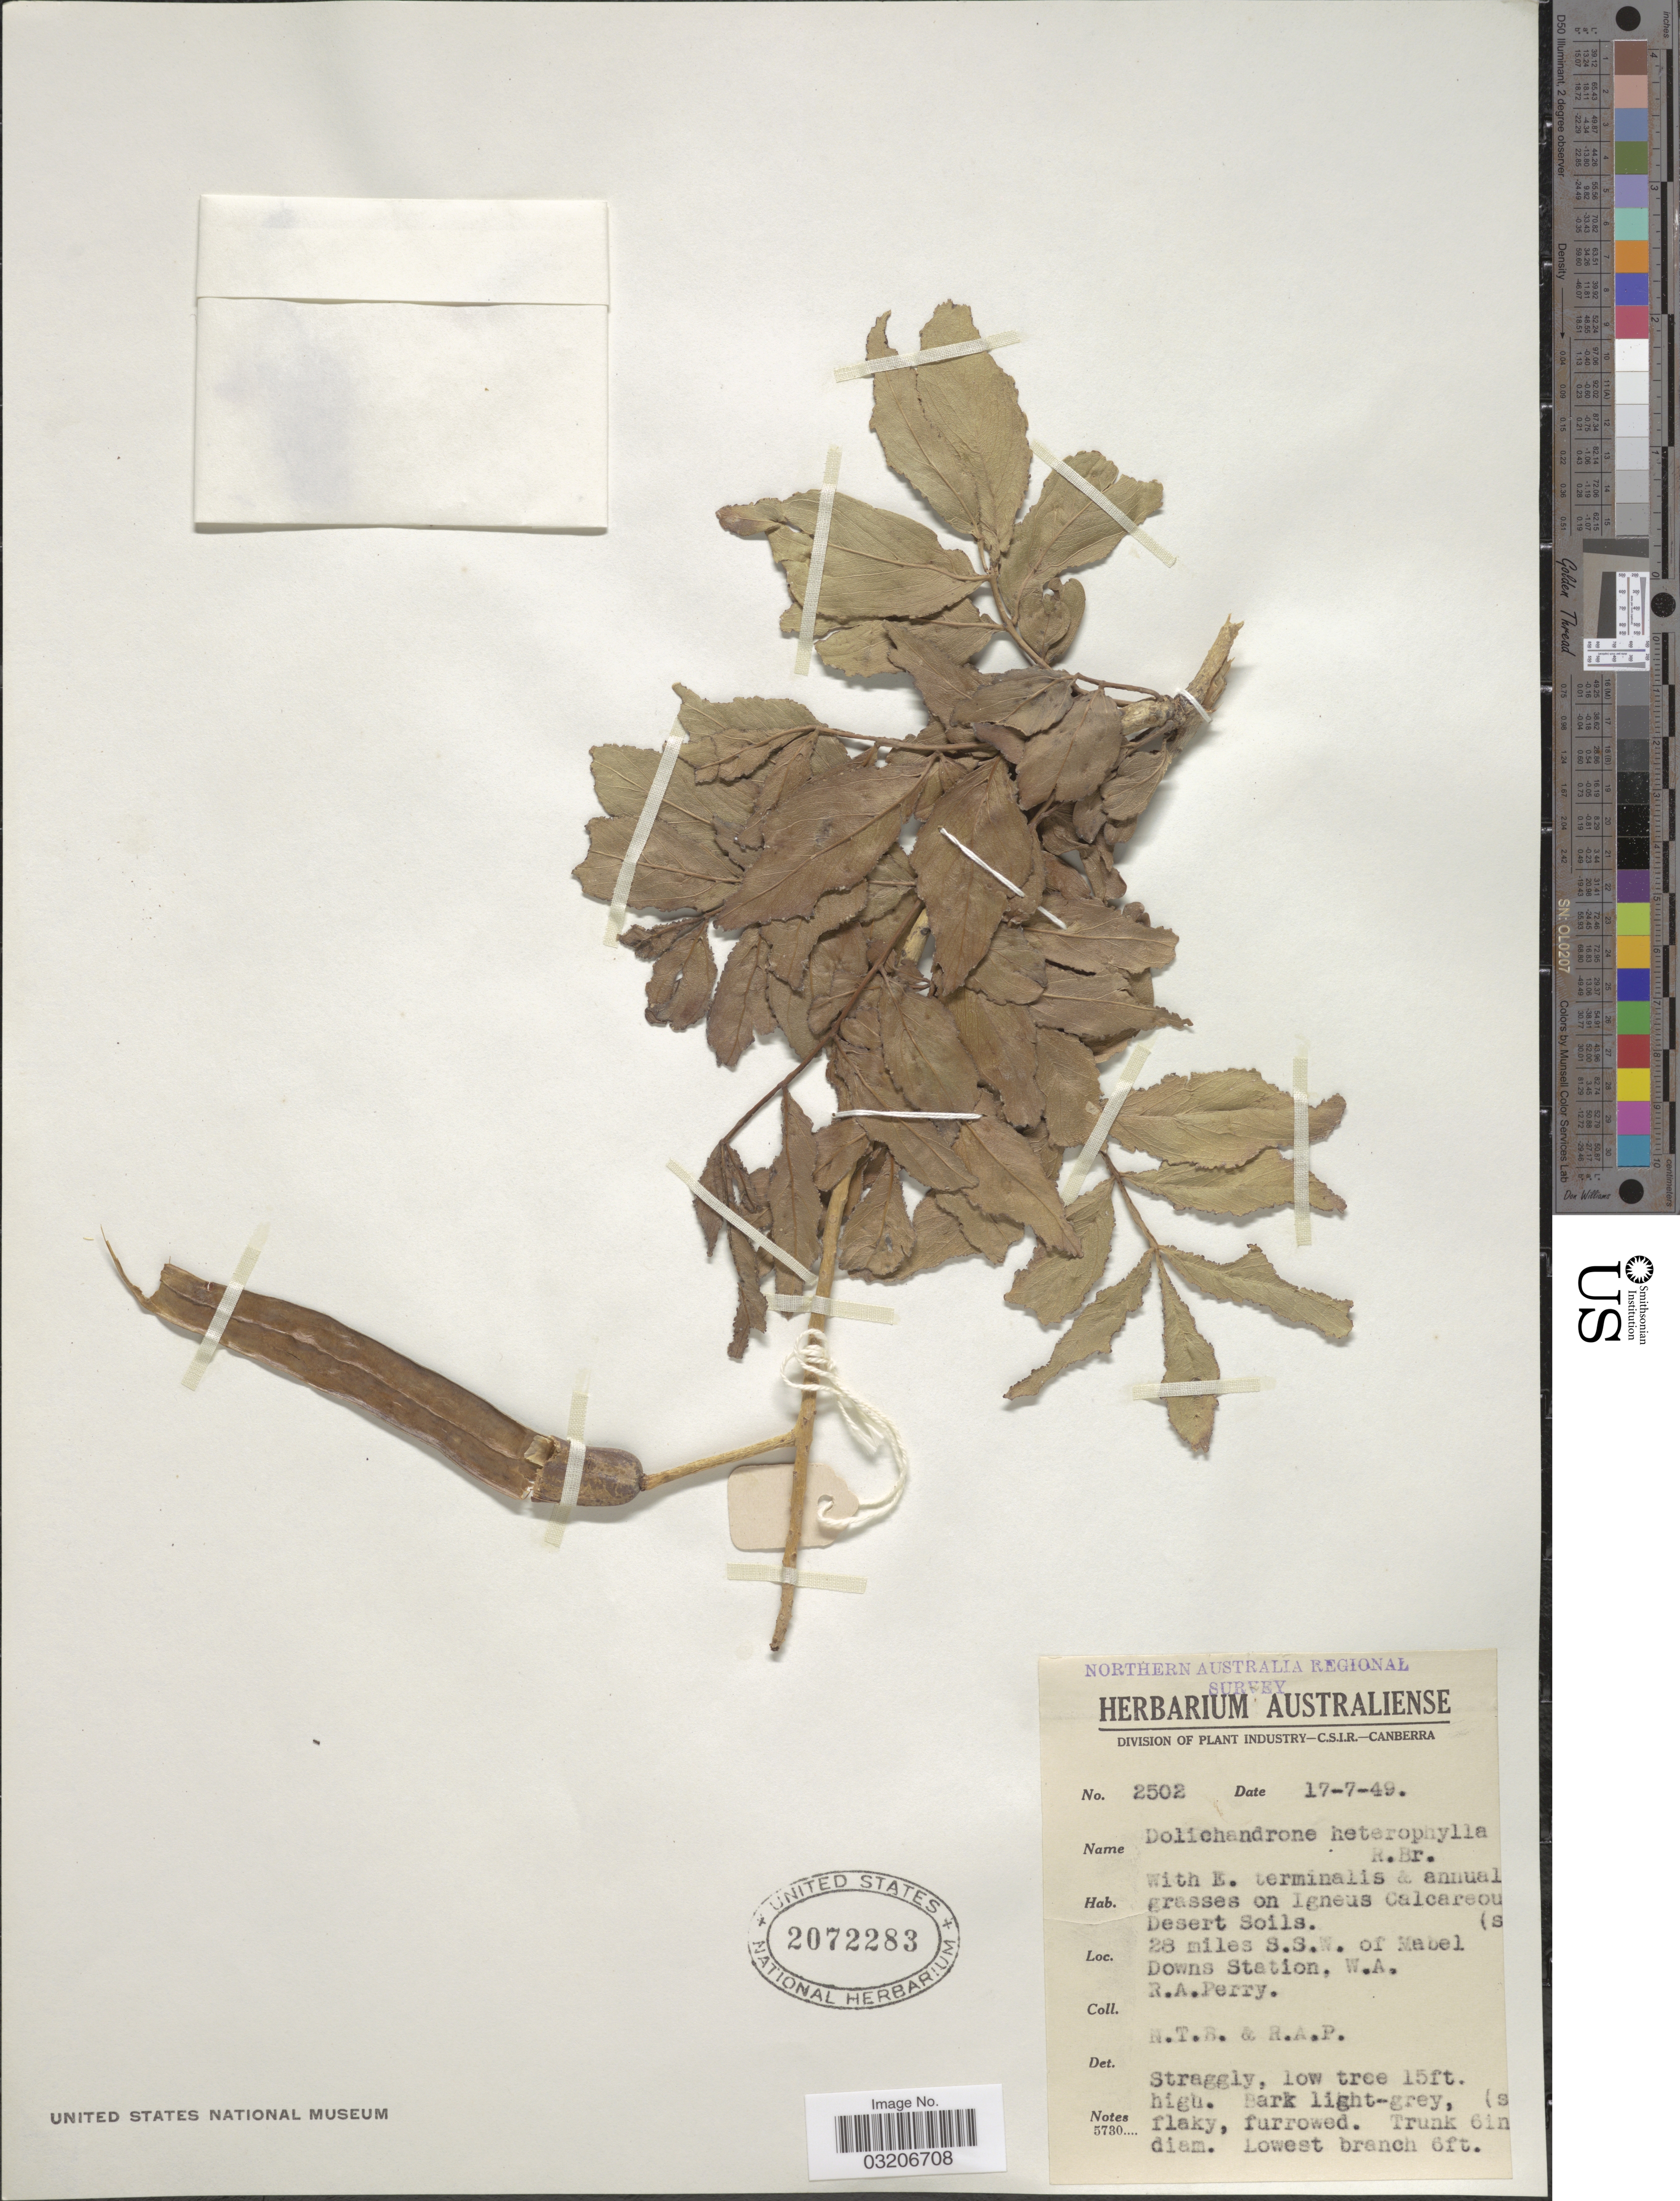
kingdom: Plantae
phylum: Tracheophyta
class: Magnoliopsida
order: Lamiales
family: Bignoniaceae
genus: Dolichandrone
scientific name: Dolichandrone heterophylla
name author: (R. Br.) F. Muell.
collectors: Perry, R. A.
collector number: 2502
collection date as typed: Transcribed d/m/y: 17/7/49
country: Australia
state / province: Western Australia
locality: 28 miles S.S.W. of Mabel Downs Station, W.A.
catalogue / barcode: US 2072283